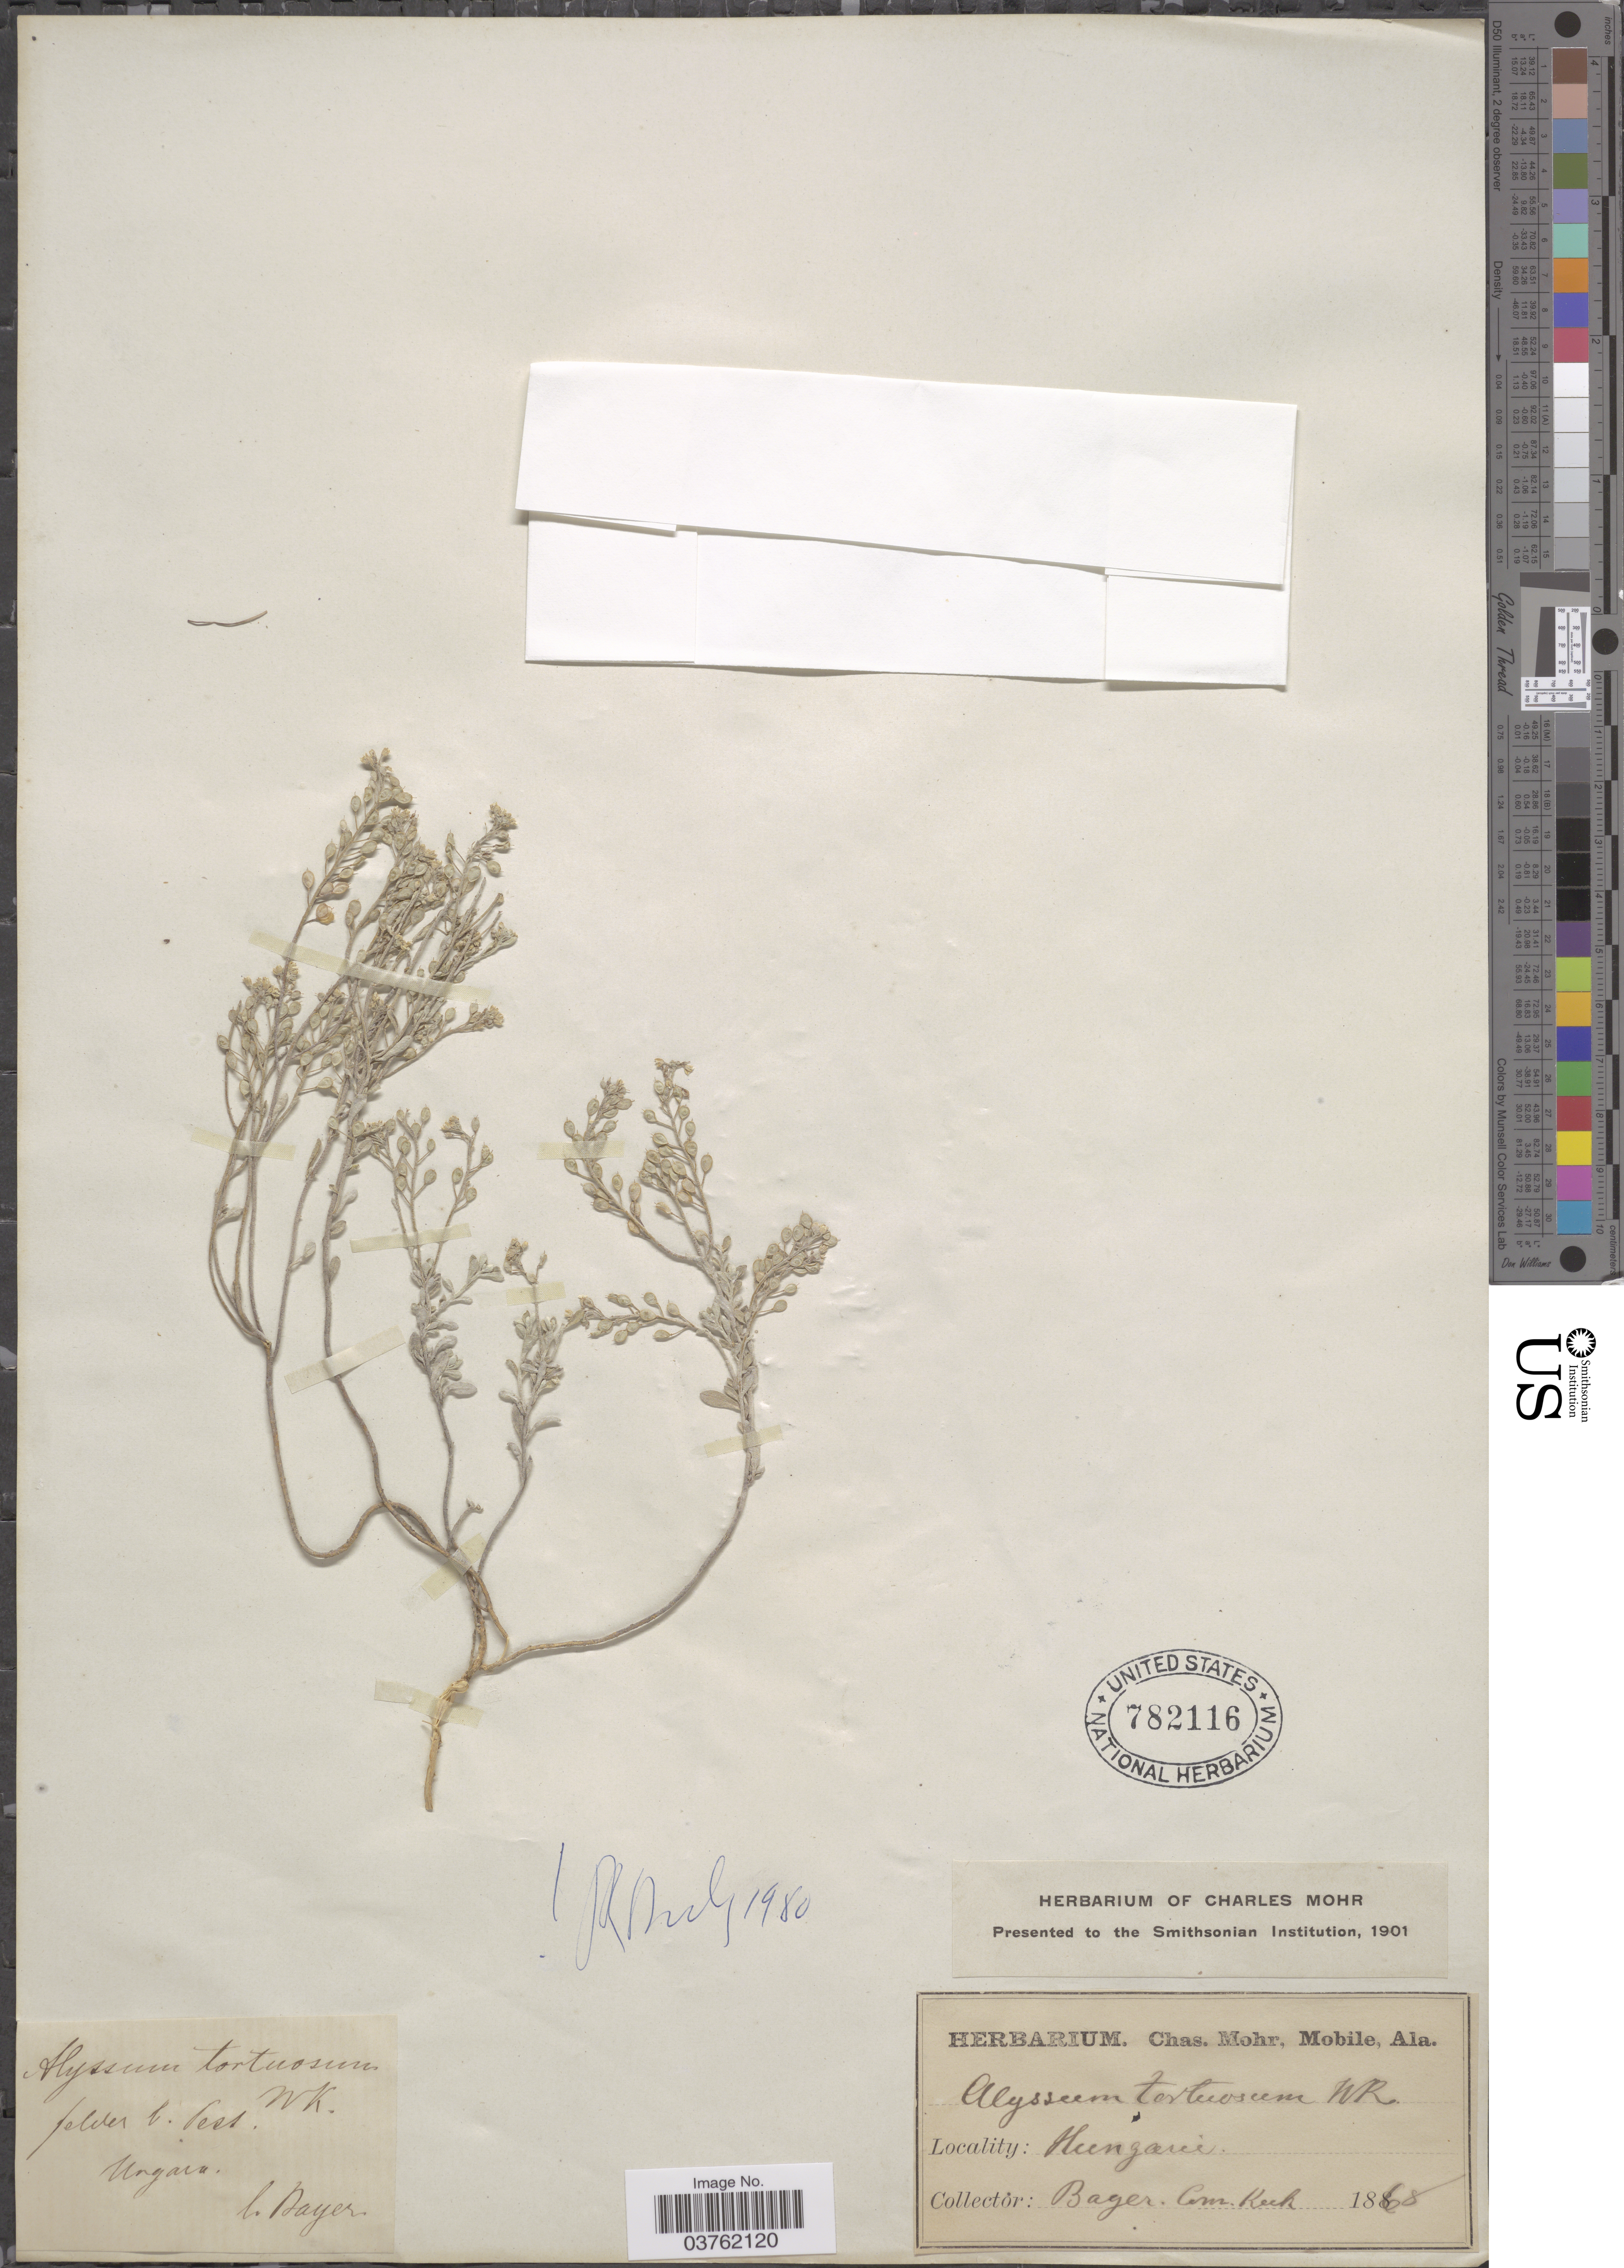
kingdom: Plantae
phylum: Tracheophyta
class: Magnoliopsida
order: Brassicales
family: Brassicaceae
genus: Alyssum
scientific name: Alyssum tortuosum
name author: Waldst. & Kit.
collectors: Bayer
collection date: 1868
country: Hungary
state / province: Budapest, Capital District of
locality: Felder b. Pest. Ungarn.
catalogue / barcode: US 782116